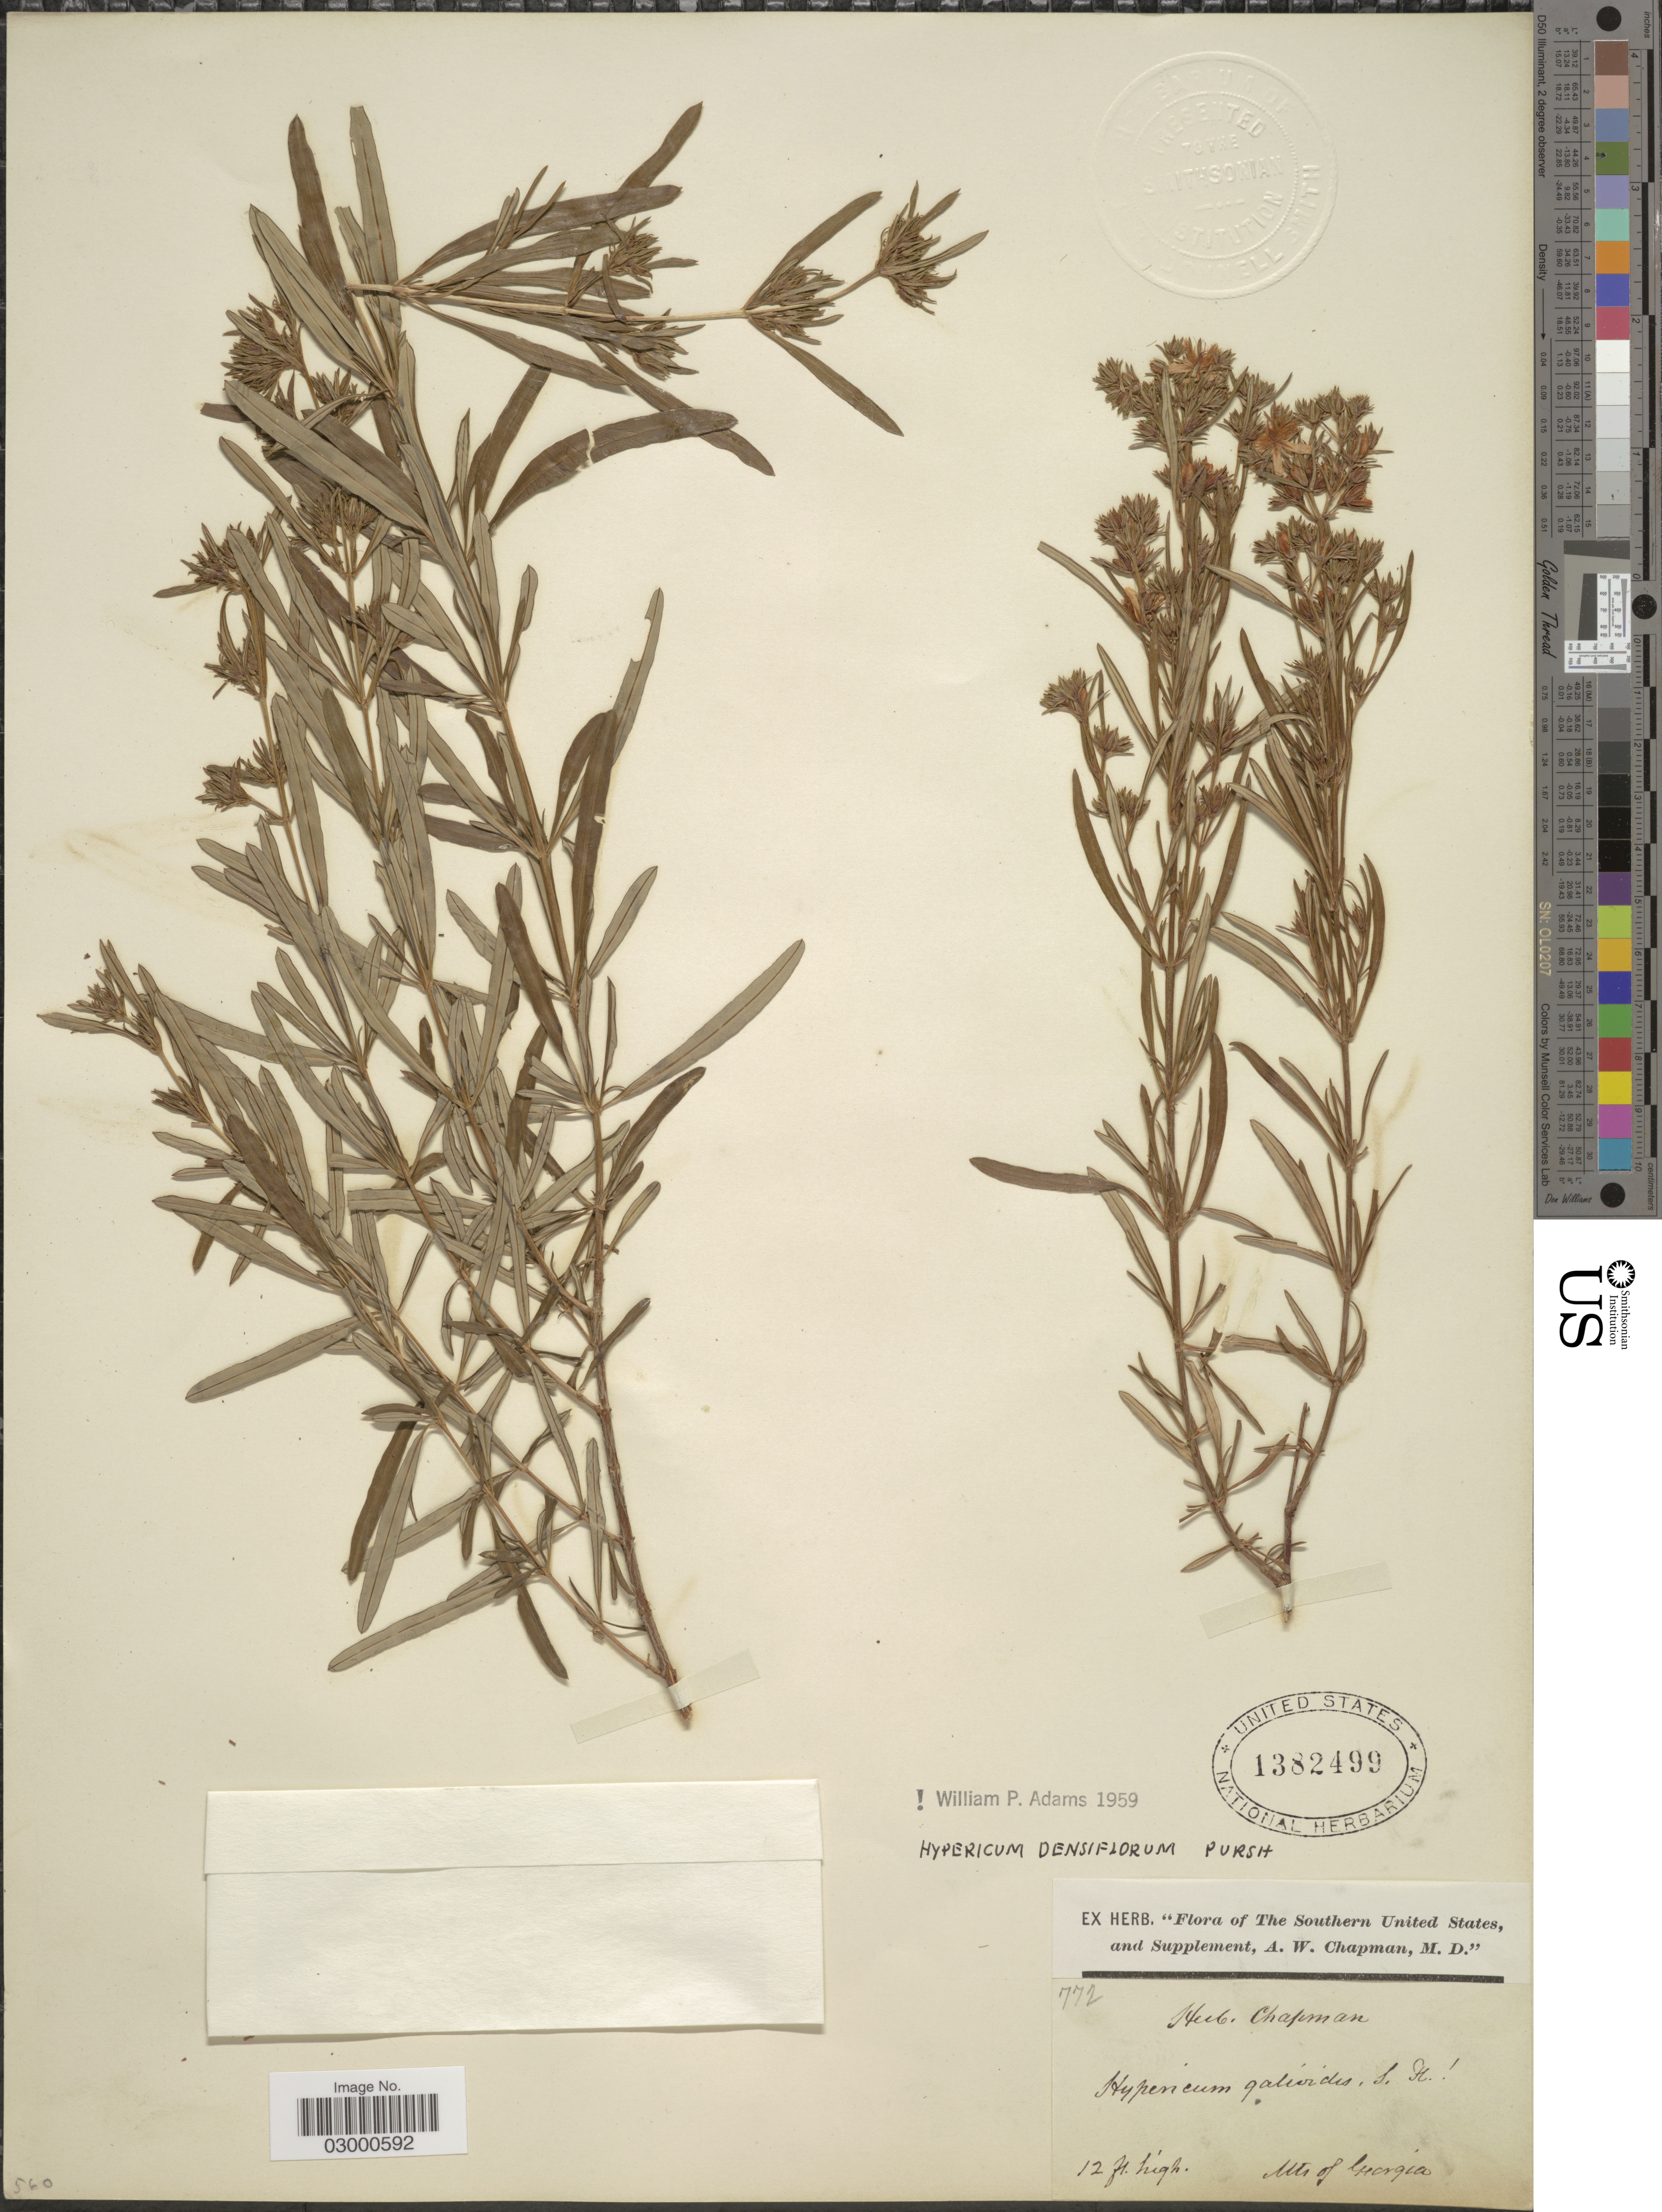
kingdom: Plantae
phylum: Tracheophyta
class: Magnoliopsida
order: Malpighiales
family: Hypericaceae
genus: Hypericum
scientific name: Hypericum densiflorum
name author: Pursh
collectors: ex herb. A.W. Chapman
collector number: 772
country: United States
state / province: Georgia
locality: The Southern United States, Mts of Georgia.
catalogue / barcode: US 1382499